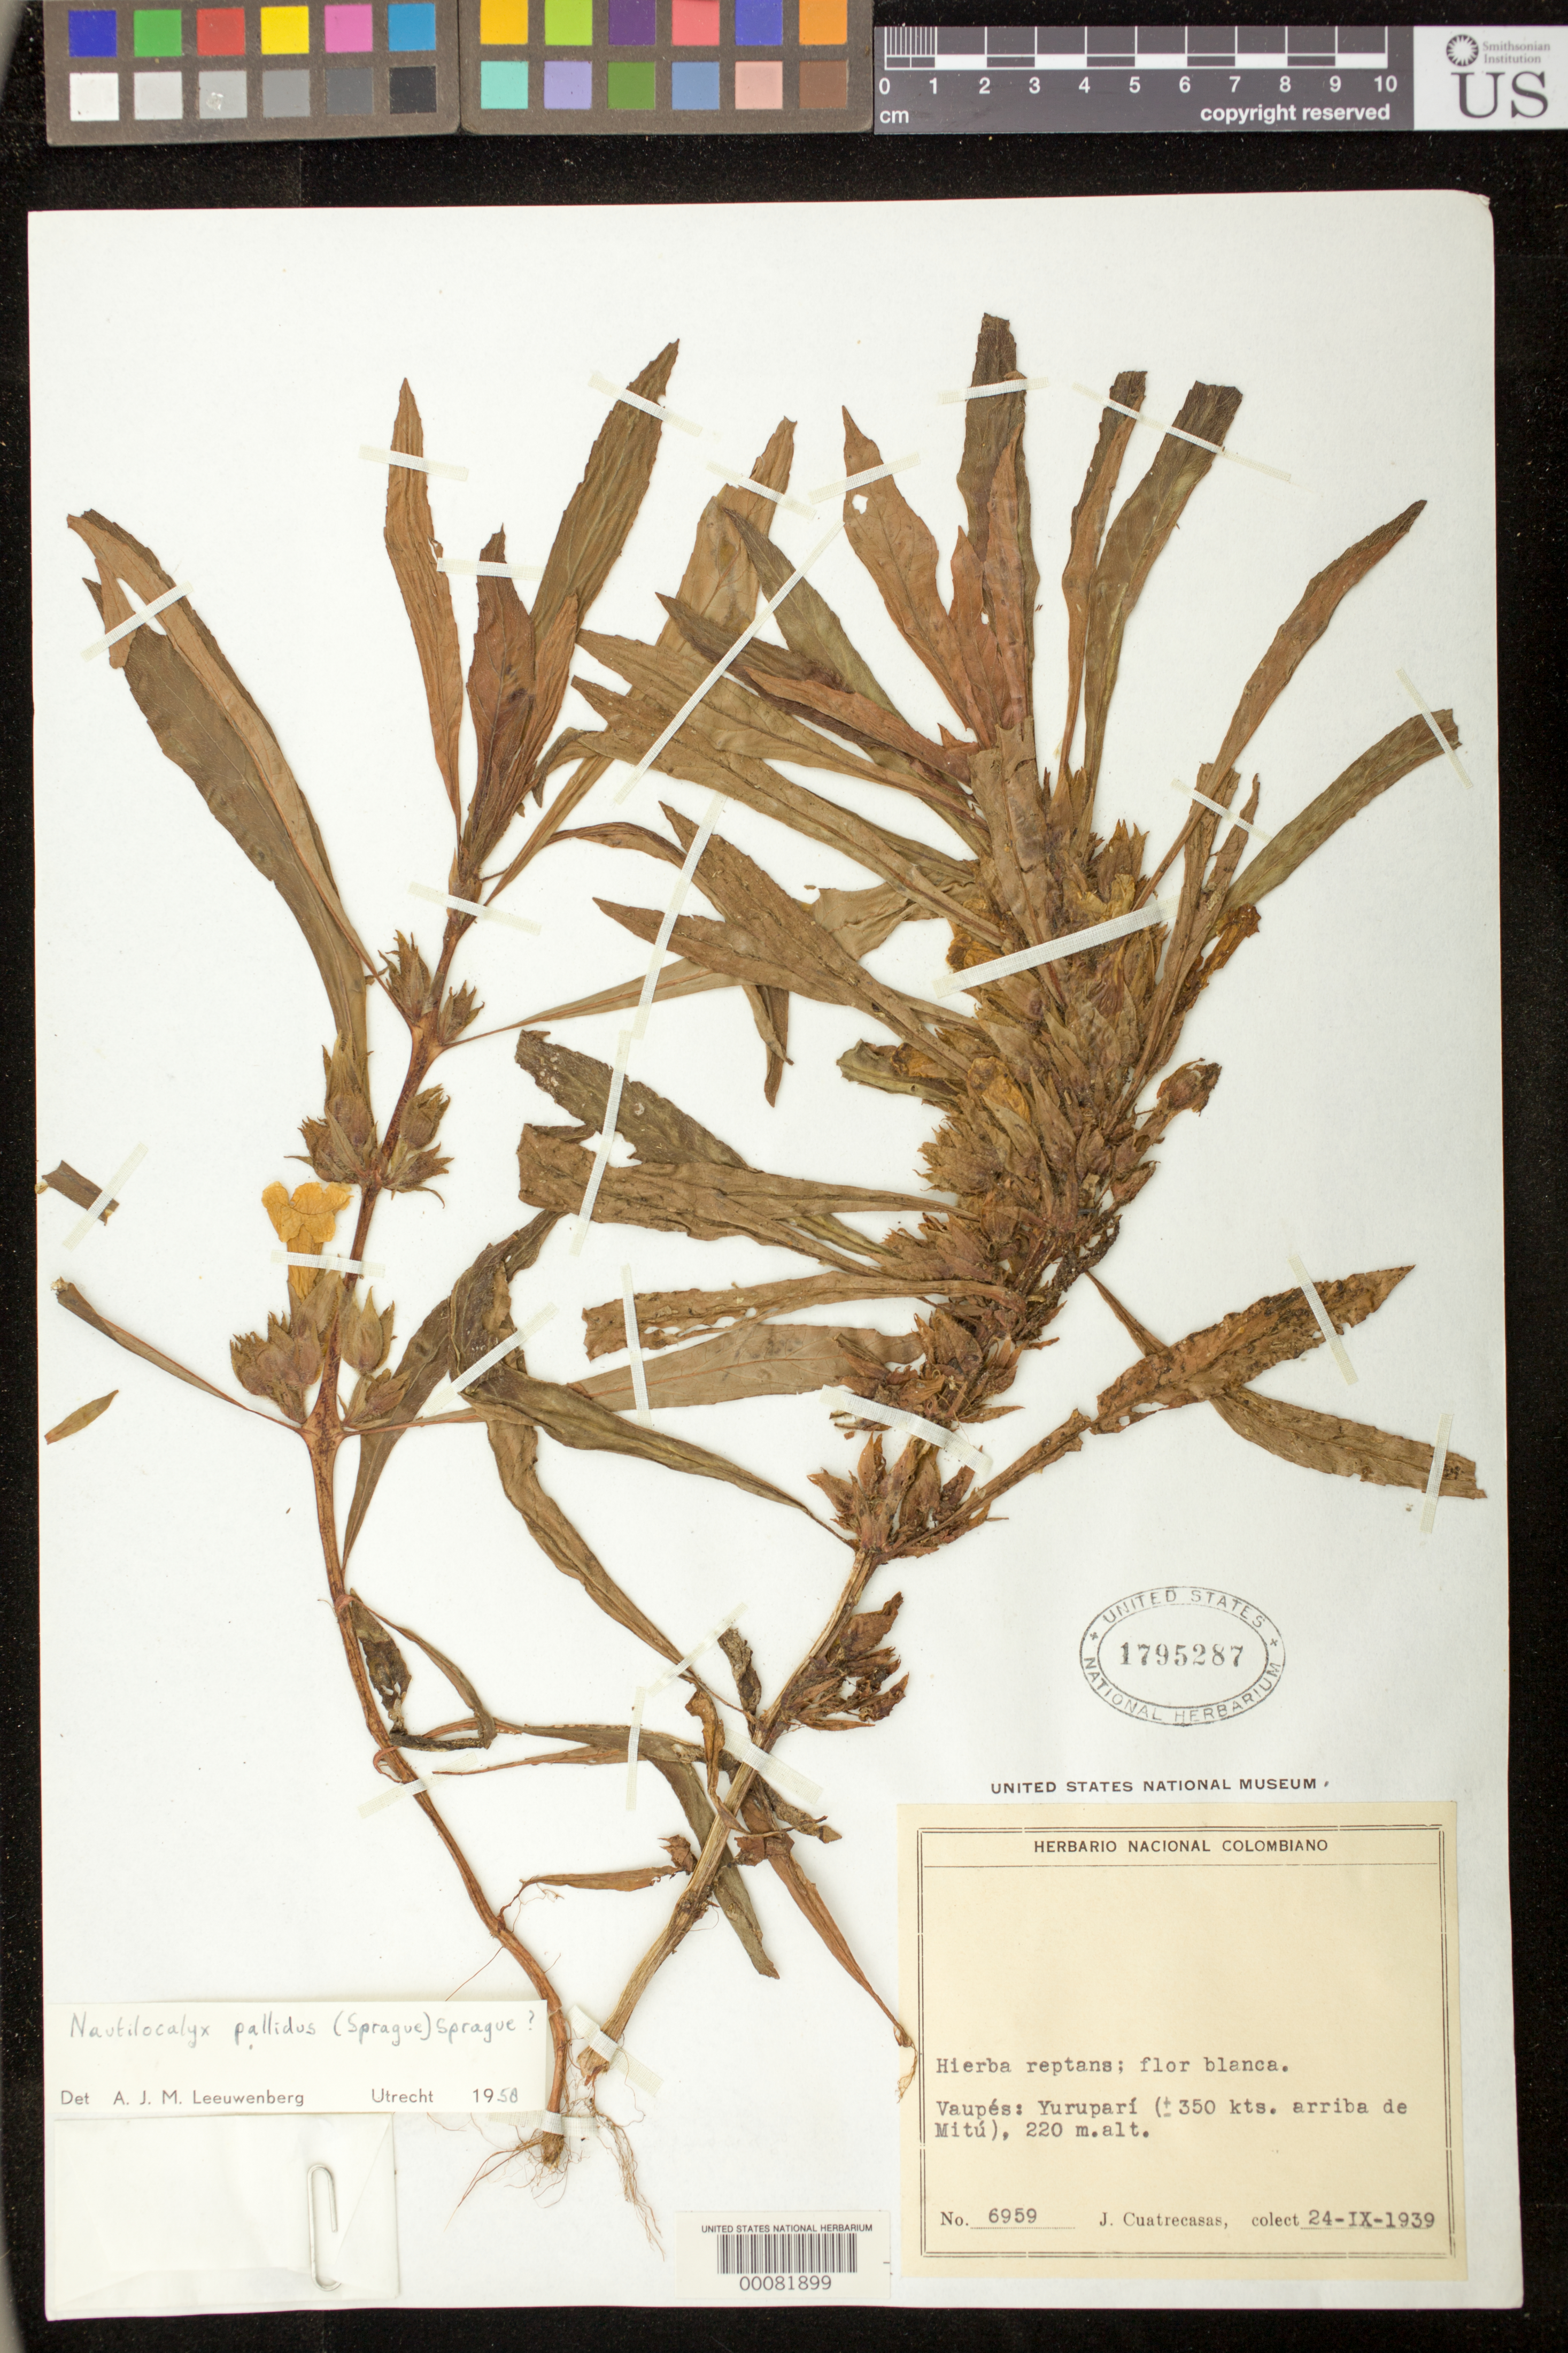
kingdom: Plantae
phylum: Tracheophyta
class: Magnoliopsida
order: Lamiales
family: Gesneriaceae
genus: Nautilocalyx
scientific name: Nautilocalyx pallidus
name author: (Sprague) C. Sprague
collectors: J. Cuatrecasas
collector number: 6959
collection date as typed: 24 Sep 1939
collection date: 1939-09-24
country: Colombia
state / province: Vaupés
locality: Yurupari (350 km above Mitu)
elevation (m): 220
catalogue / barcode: US 1795287